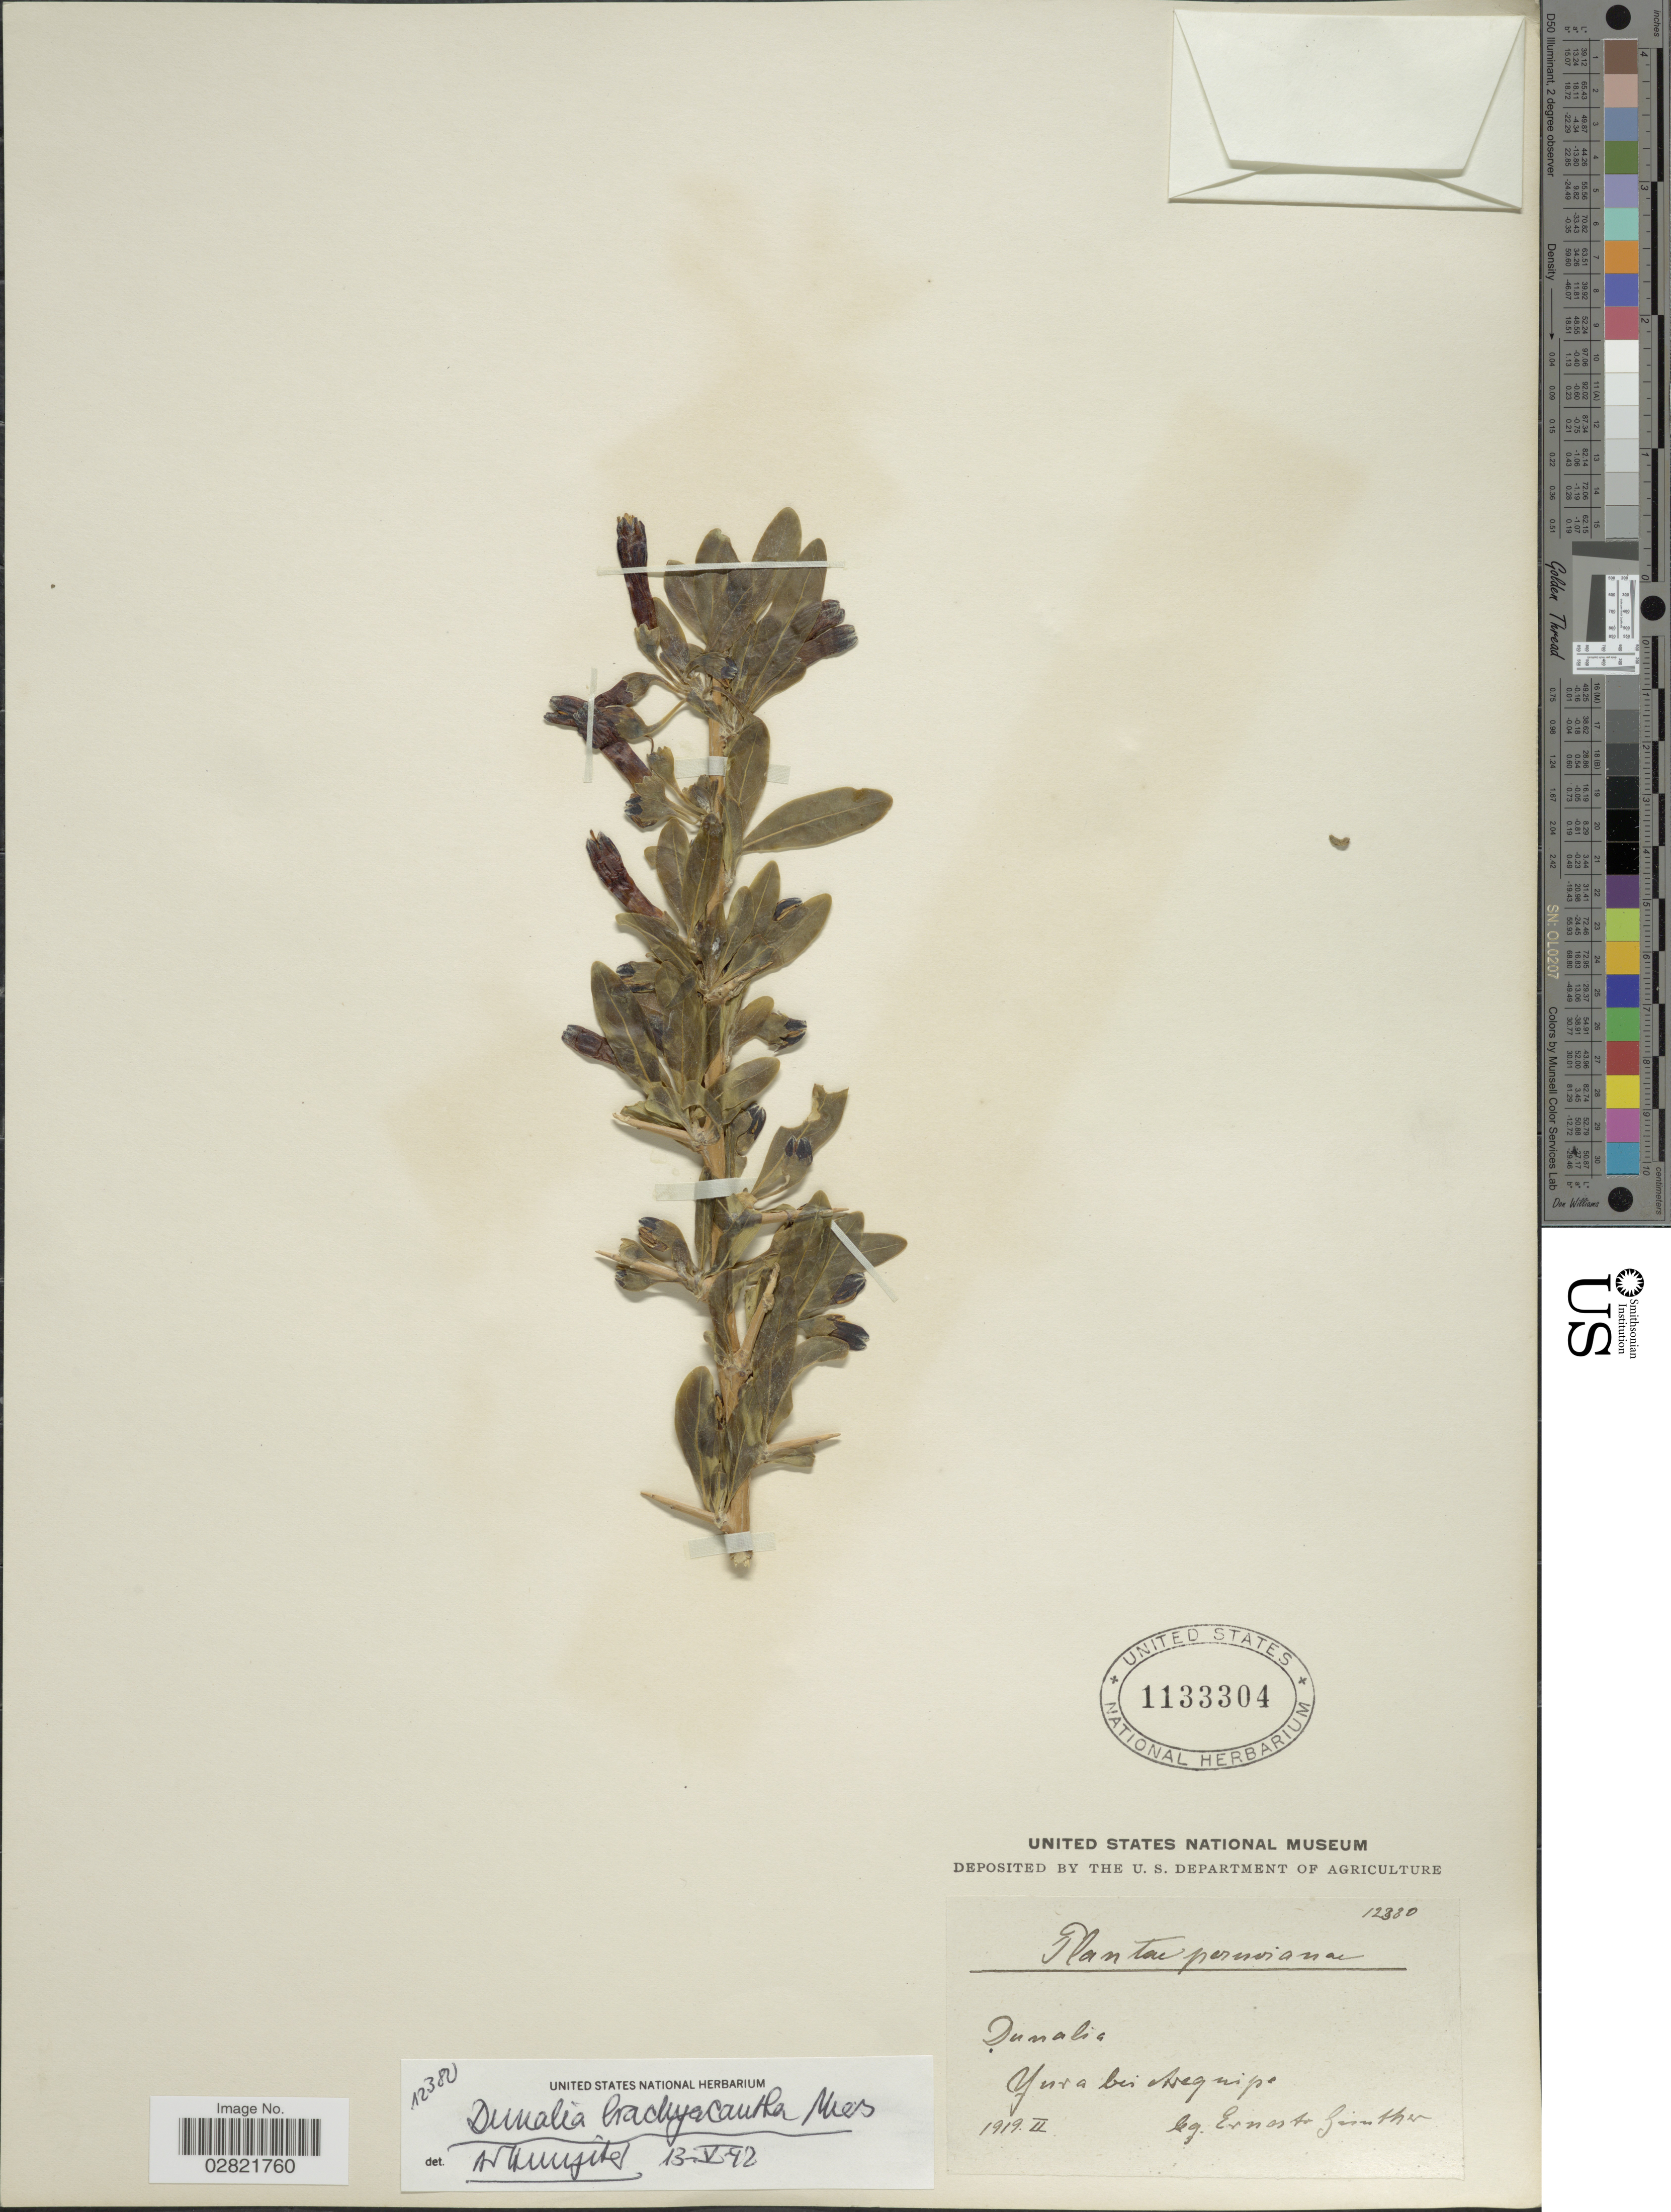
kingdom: Plantae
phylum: Tracheophyta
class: Magnoliopsida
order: Solanales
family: Solanaceae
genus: Dunalia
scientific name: Dunalia brachyacantha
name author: Miers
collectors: E. Gunther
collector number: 12330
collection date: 1919-02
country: Peru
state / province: Arequipa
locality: Peruviana. Yura bei Arequipa.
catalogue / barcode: US 1133304